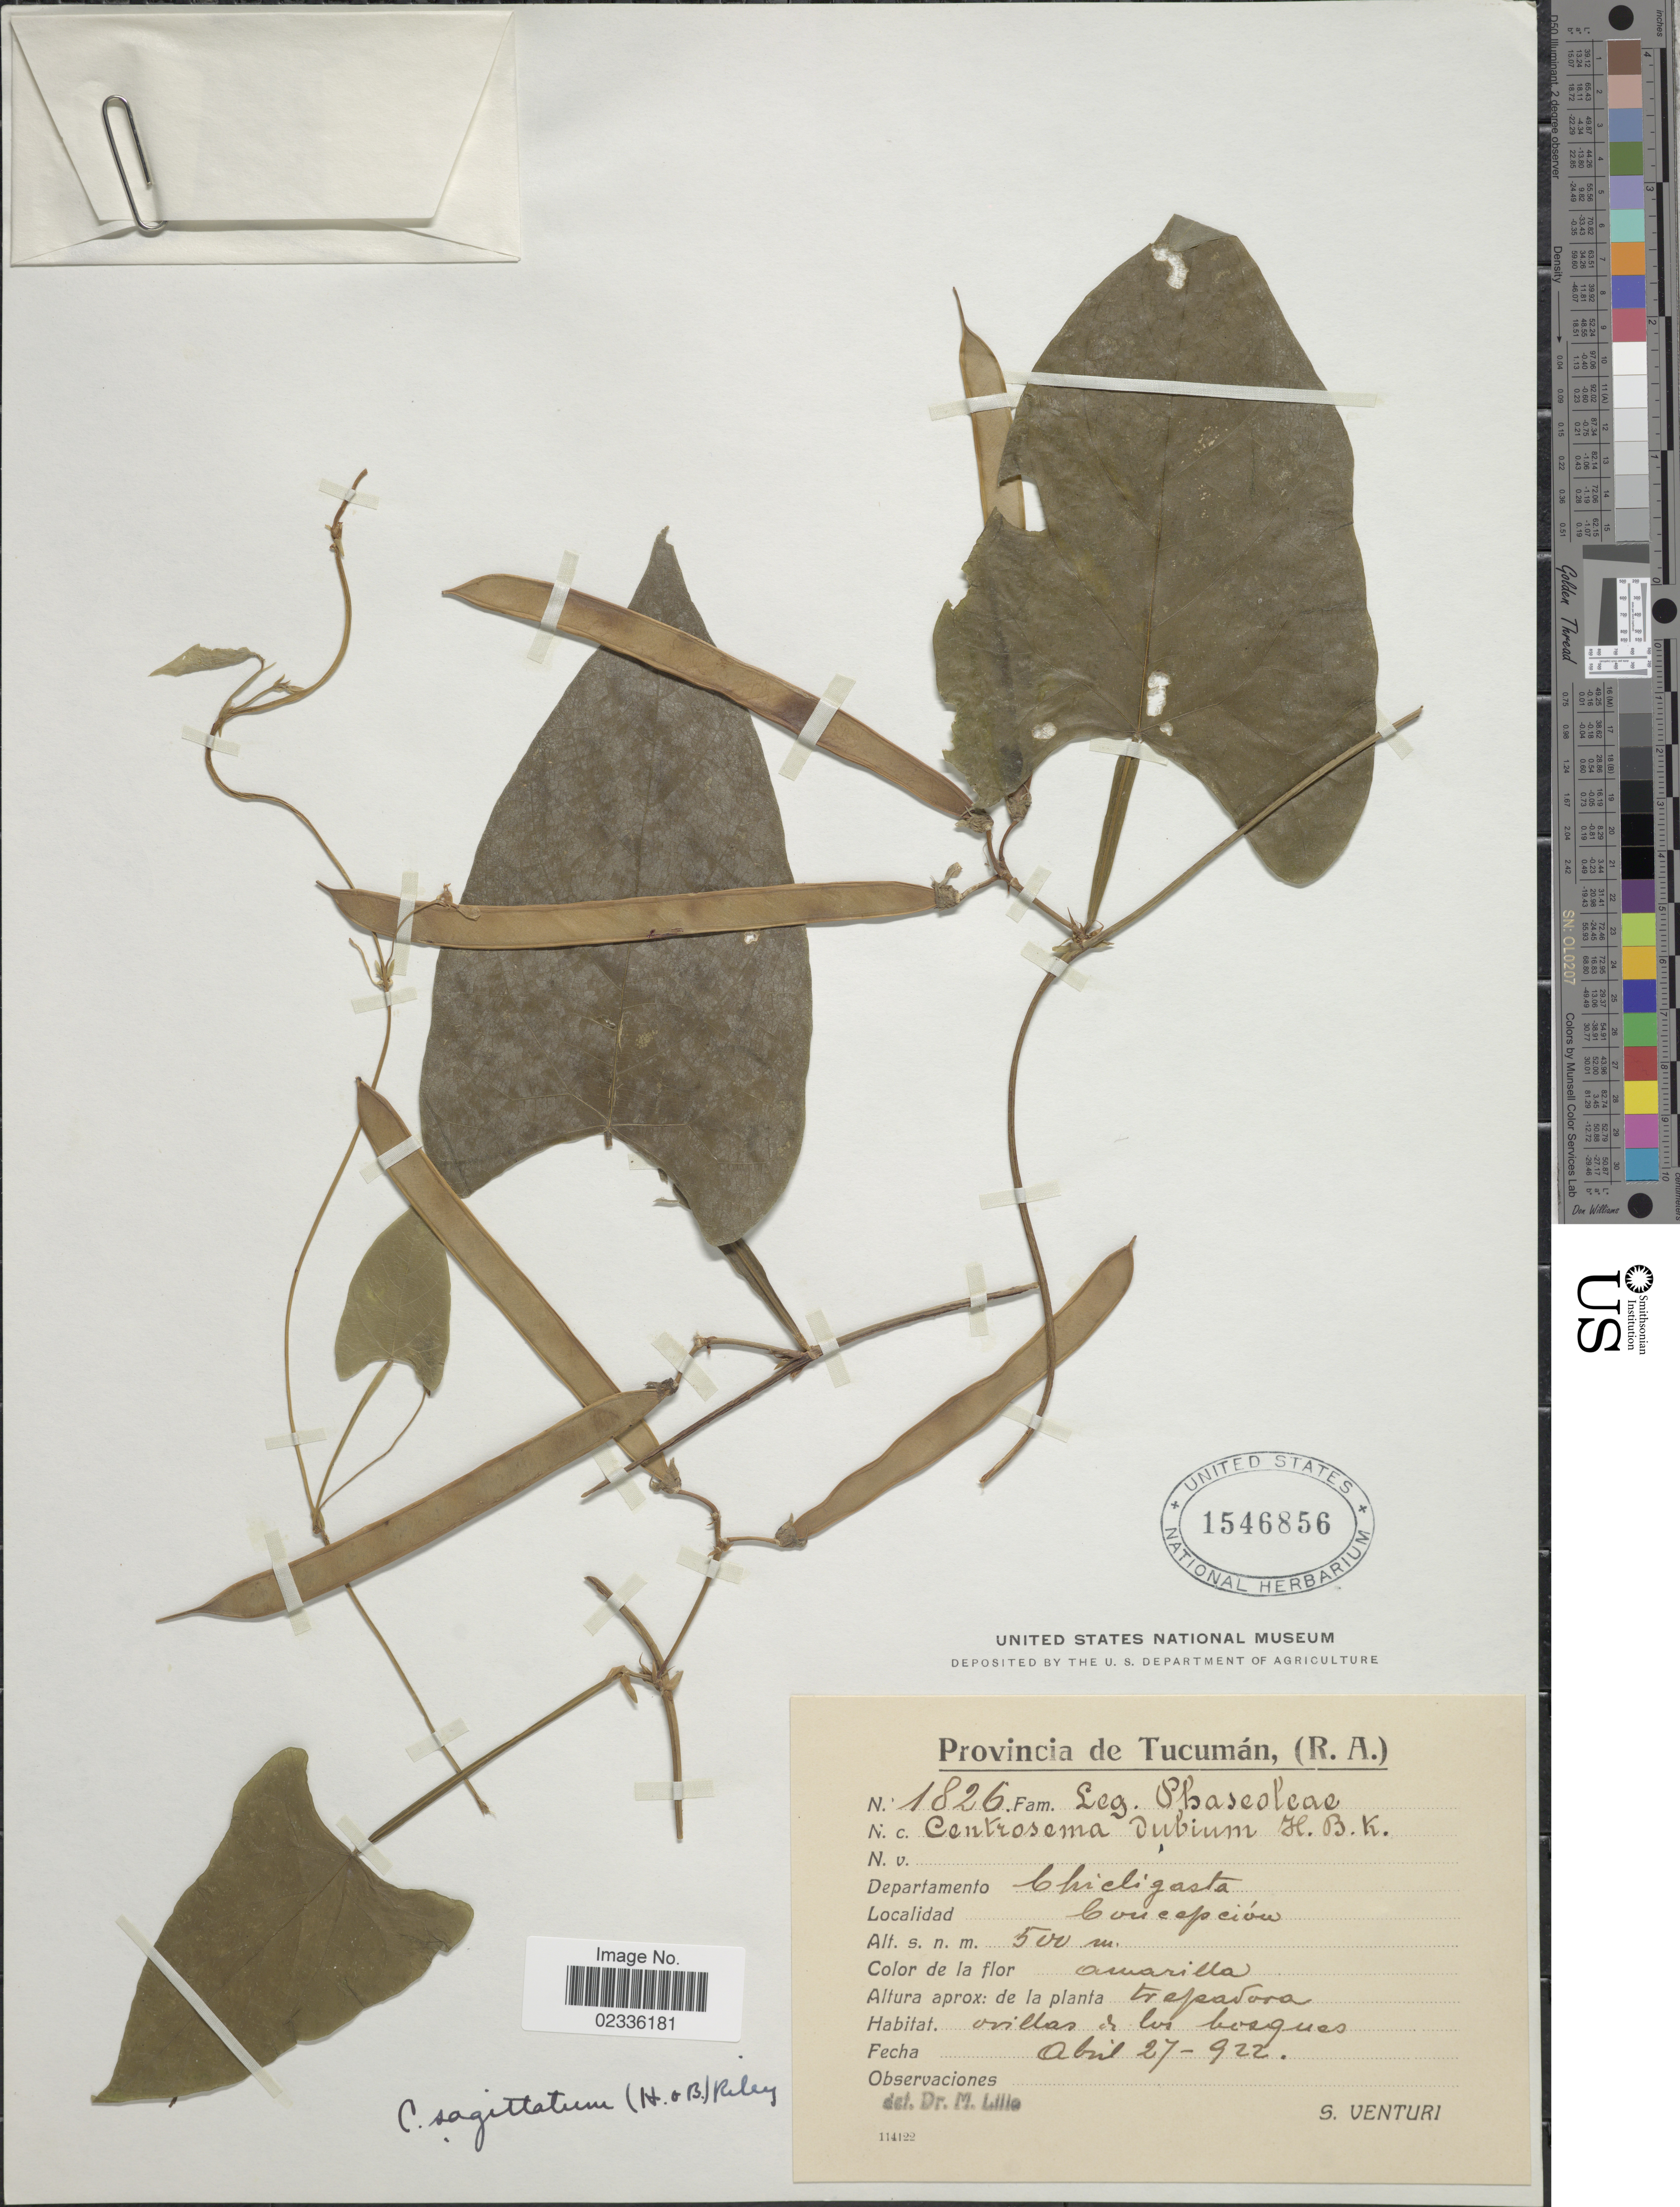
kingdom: Plantae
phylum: Tracheophyta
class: Magnoliopsida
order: Fabales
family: Fabaceae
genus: Centrosema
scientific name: Centrosema sagittata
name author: (Kunth) Rose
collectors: S. Venturi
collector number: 1826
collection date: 1922-04-27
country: Argentina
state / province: Tucuman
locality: Departamento Chicligasta, Concepción.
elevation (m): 500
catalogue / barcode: US 1546856